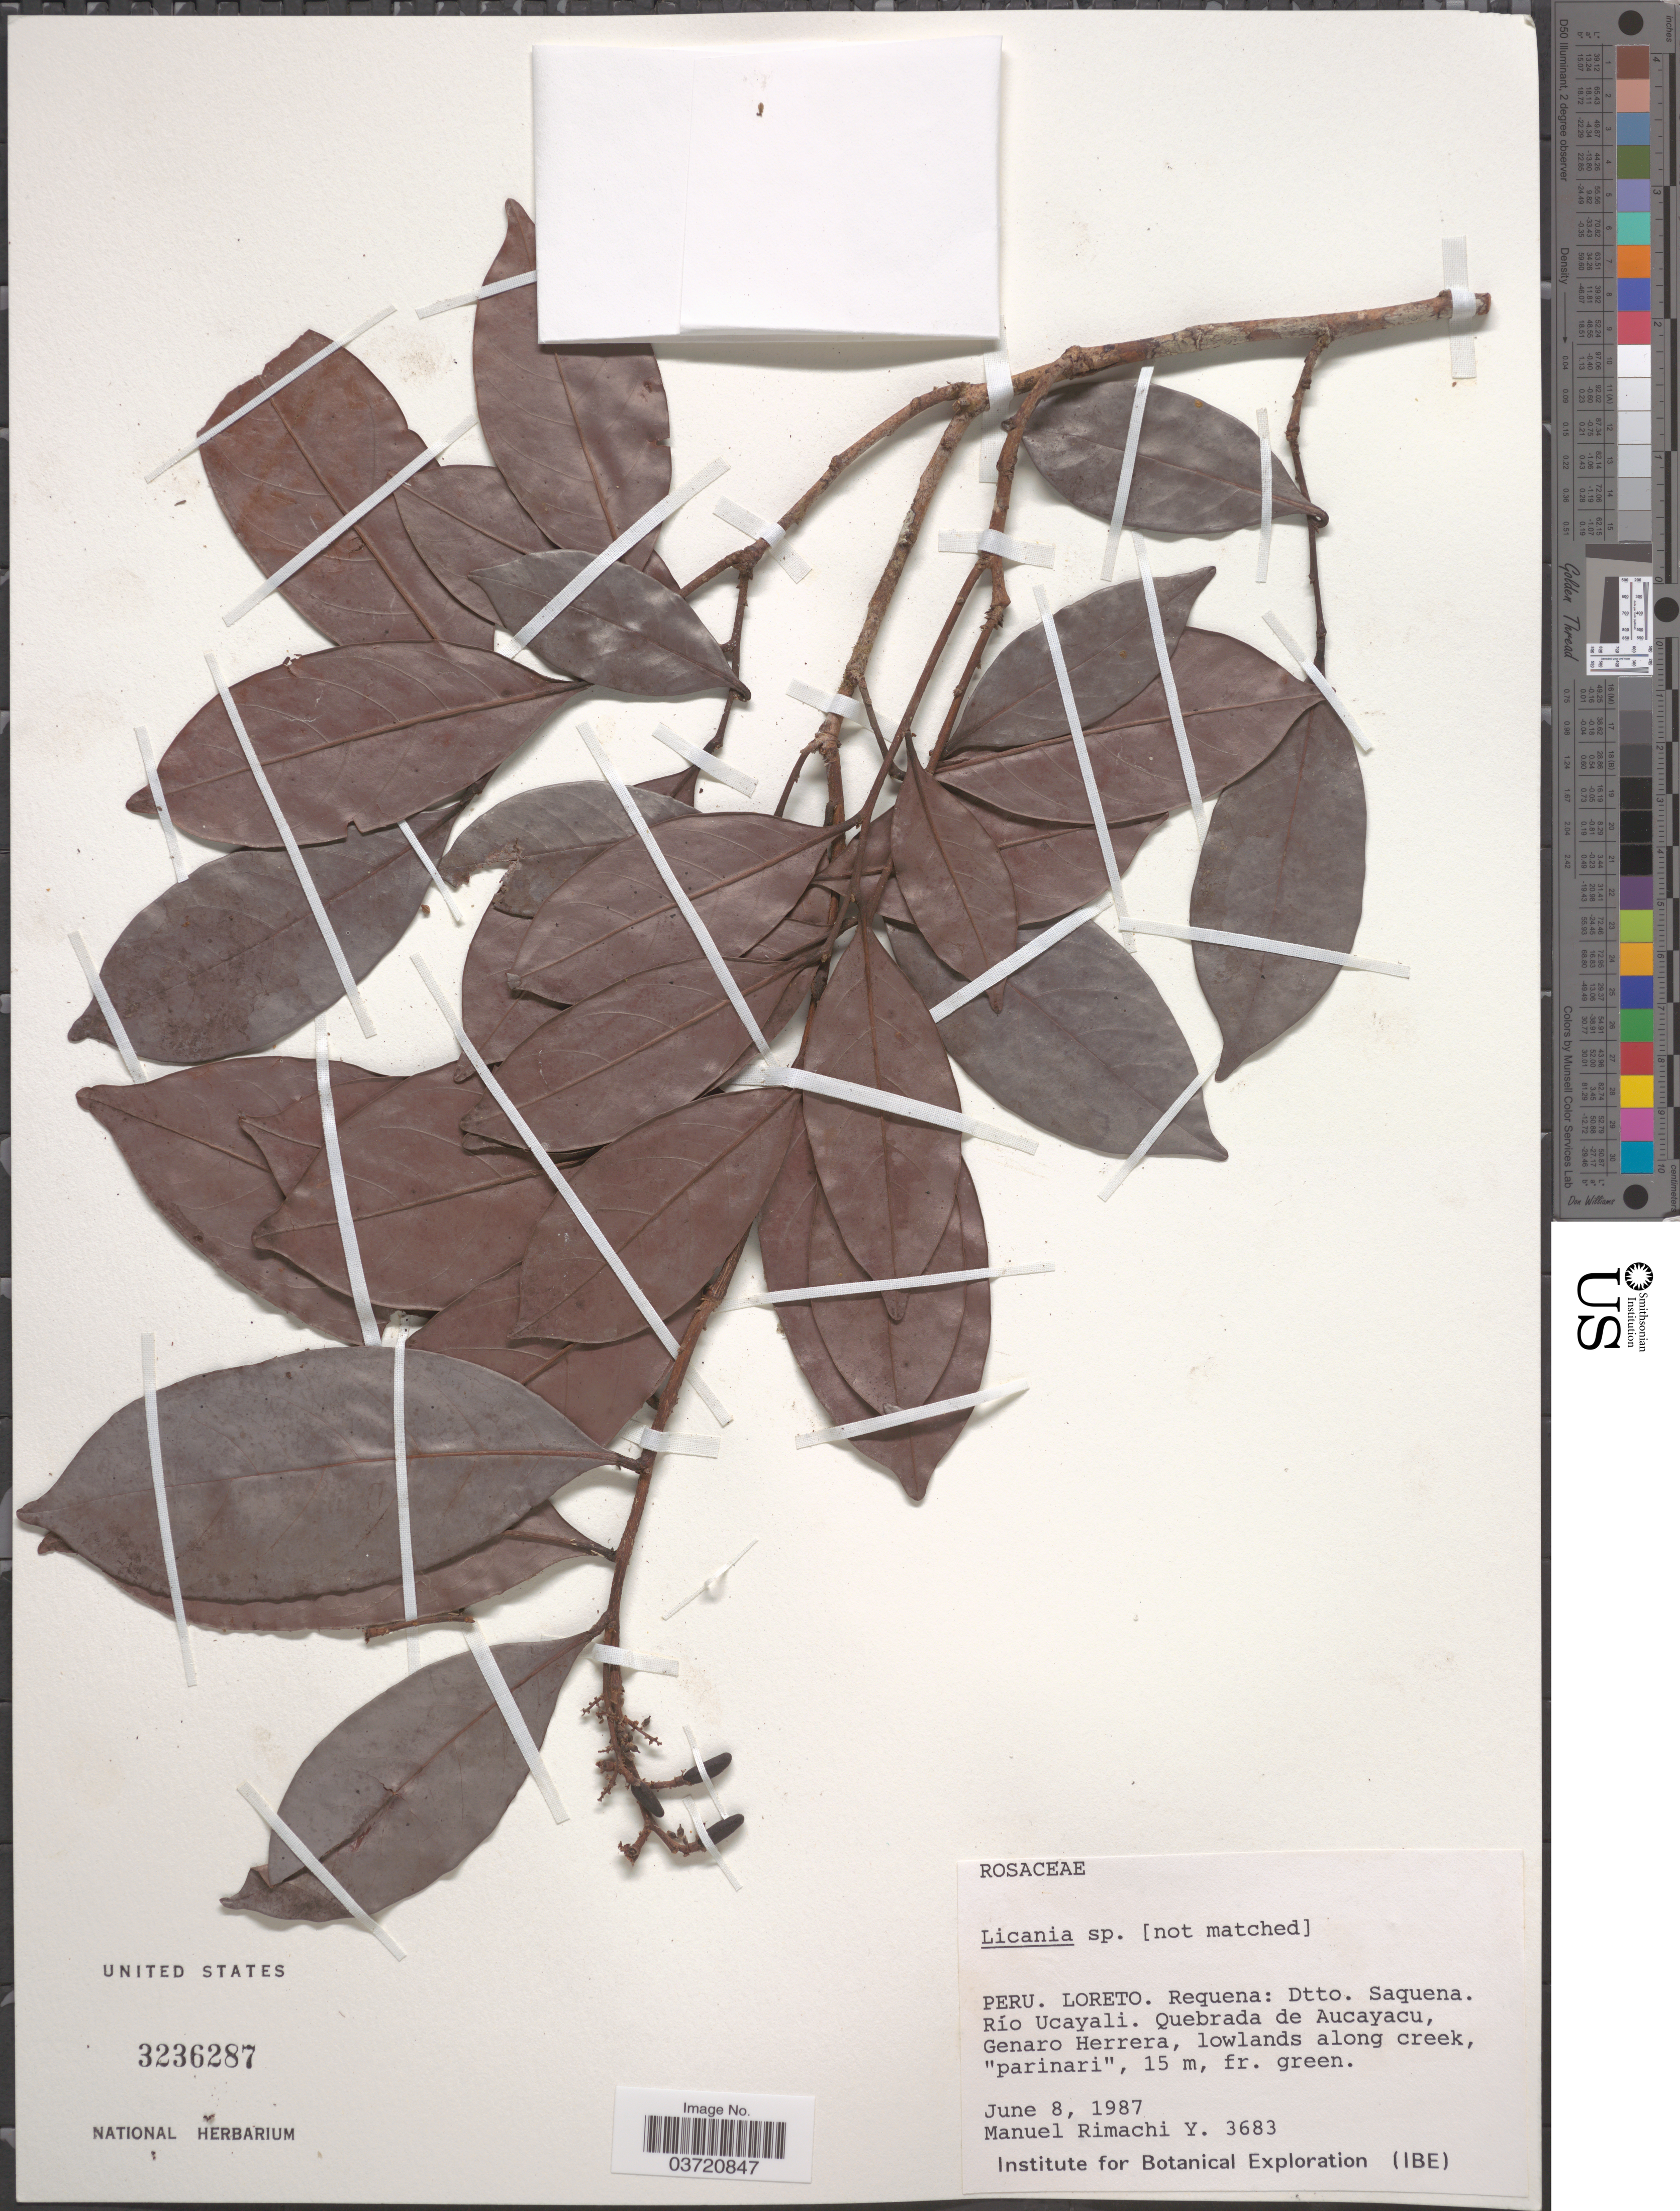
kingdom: Plantae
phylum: Tracheophyta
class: Magnoliopsida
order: Malpighiales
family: Chrysobalanaceae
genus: Licania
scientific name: Licania sp.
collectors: M. Rimachi Y.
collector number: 3683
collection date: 1987-06-08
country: Peru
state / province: Loreto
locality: Requena: Dtto. Saquena. Río Ucayali. Quebrada de Aucayacu, Genaro Herrera, lowlands along creek.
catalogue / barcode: US 3236287